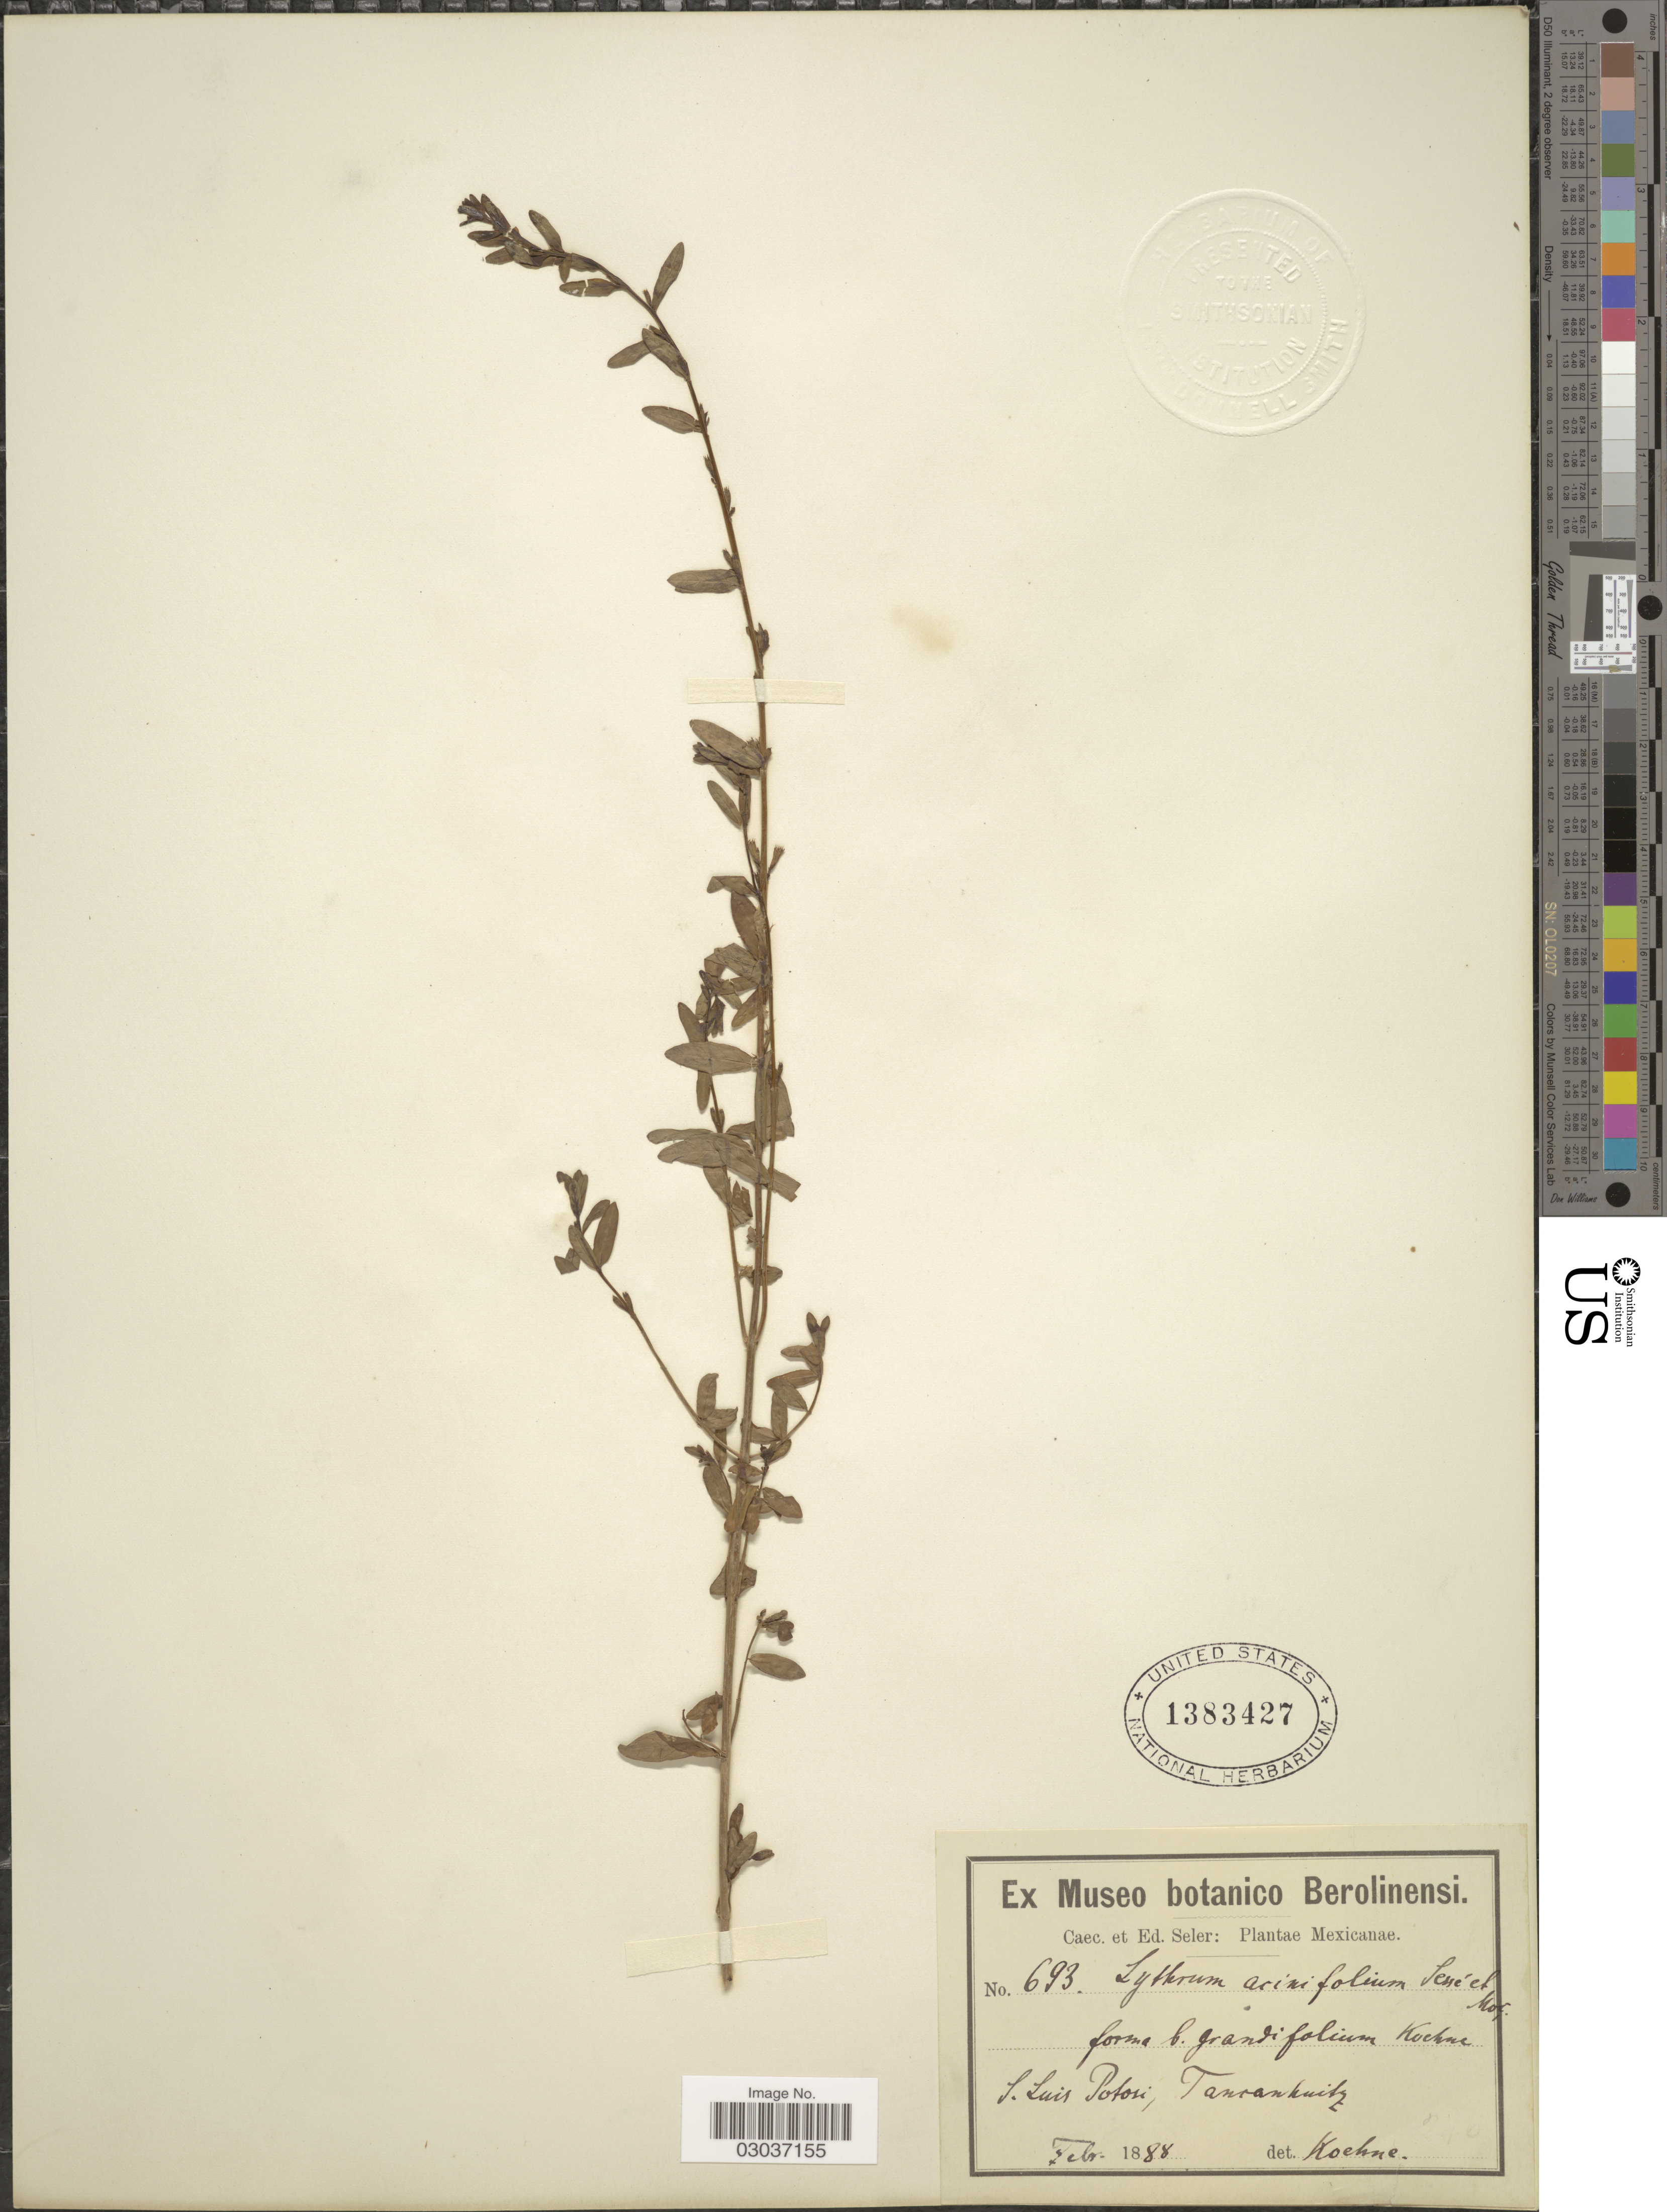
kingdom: Plantae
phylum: Tracheophyta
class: Magnoliopsida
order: Myrtales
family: Lythraceae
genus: Lythrum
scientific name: Lythrum acinifolium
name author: Sessé & Moc. ex Koehne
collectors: ex Caec. et Ed Seler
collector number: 693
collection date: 1888-02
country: Mexico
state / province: San Luis Potosí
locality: Tancanhuitz.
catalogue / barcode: US 1383427